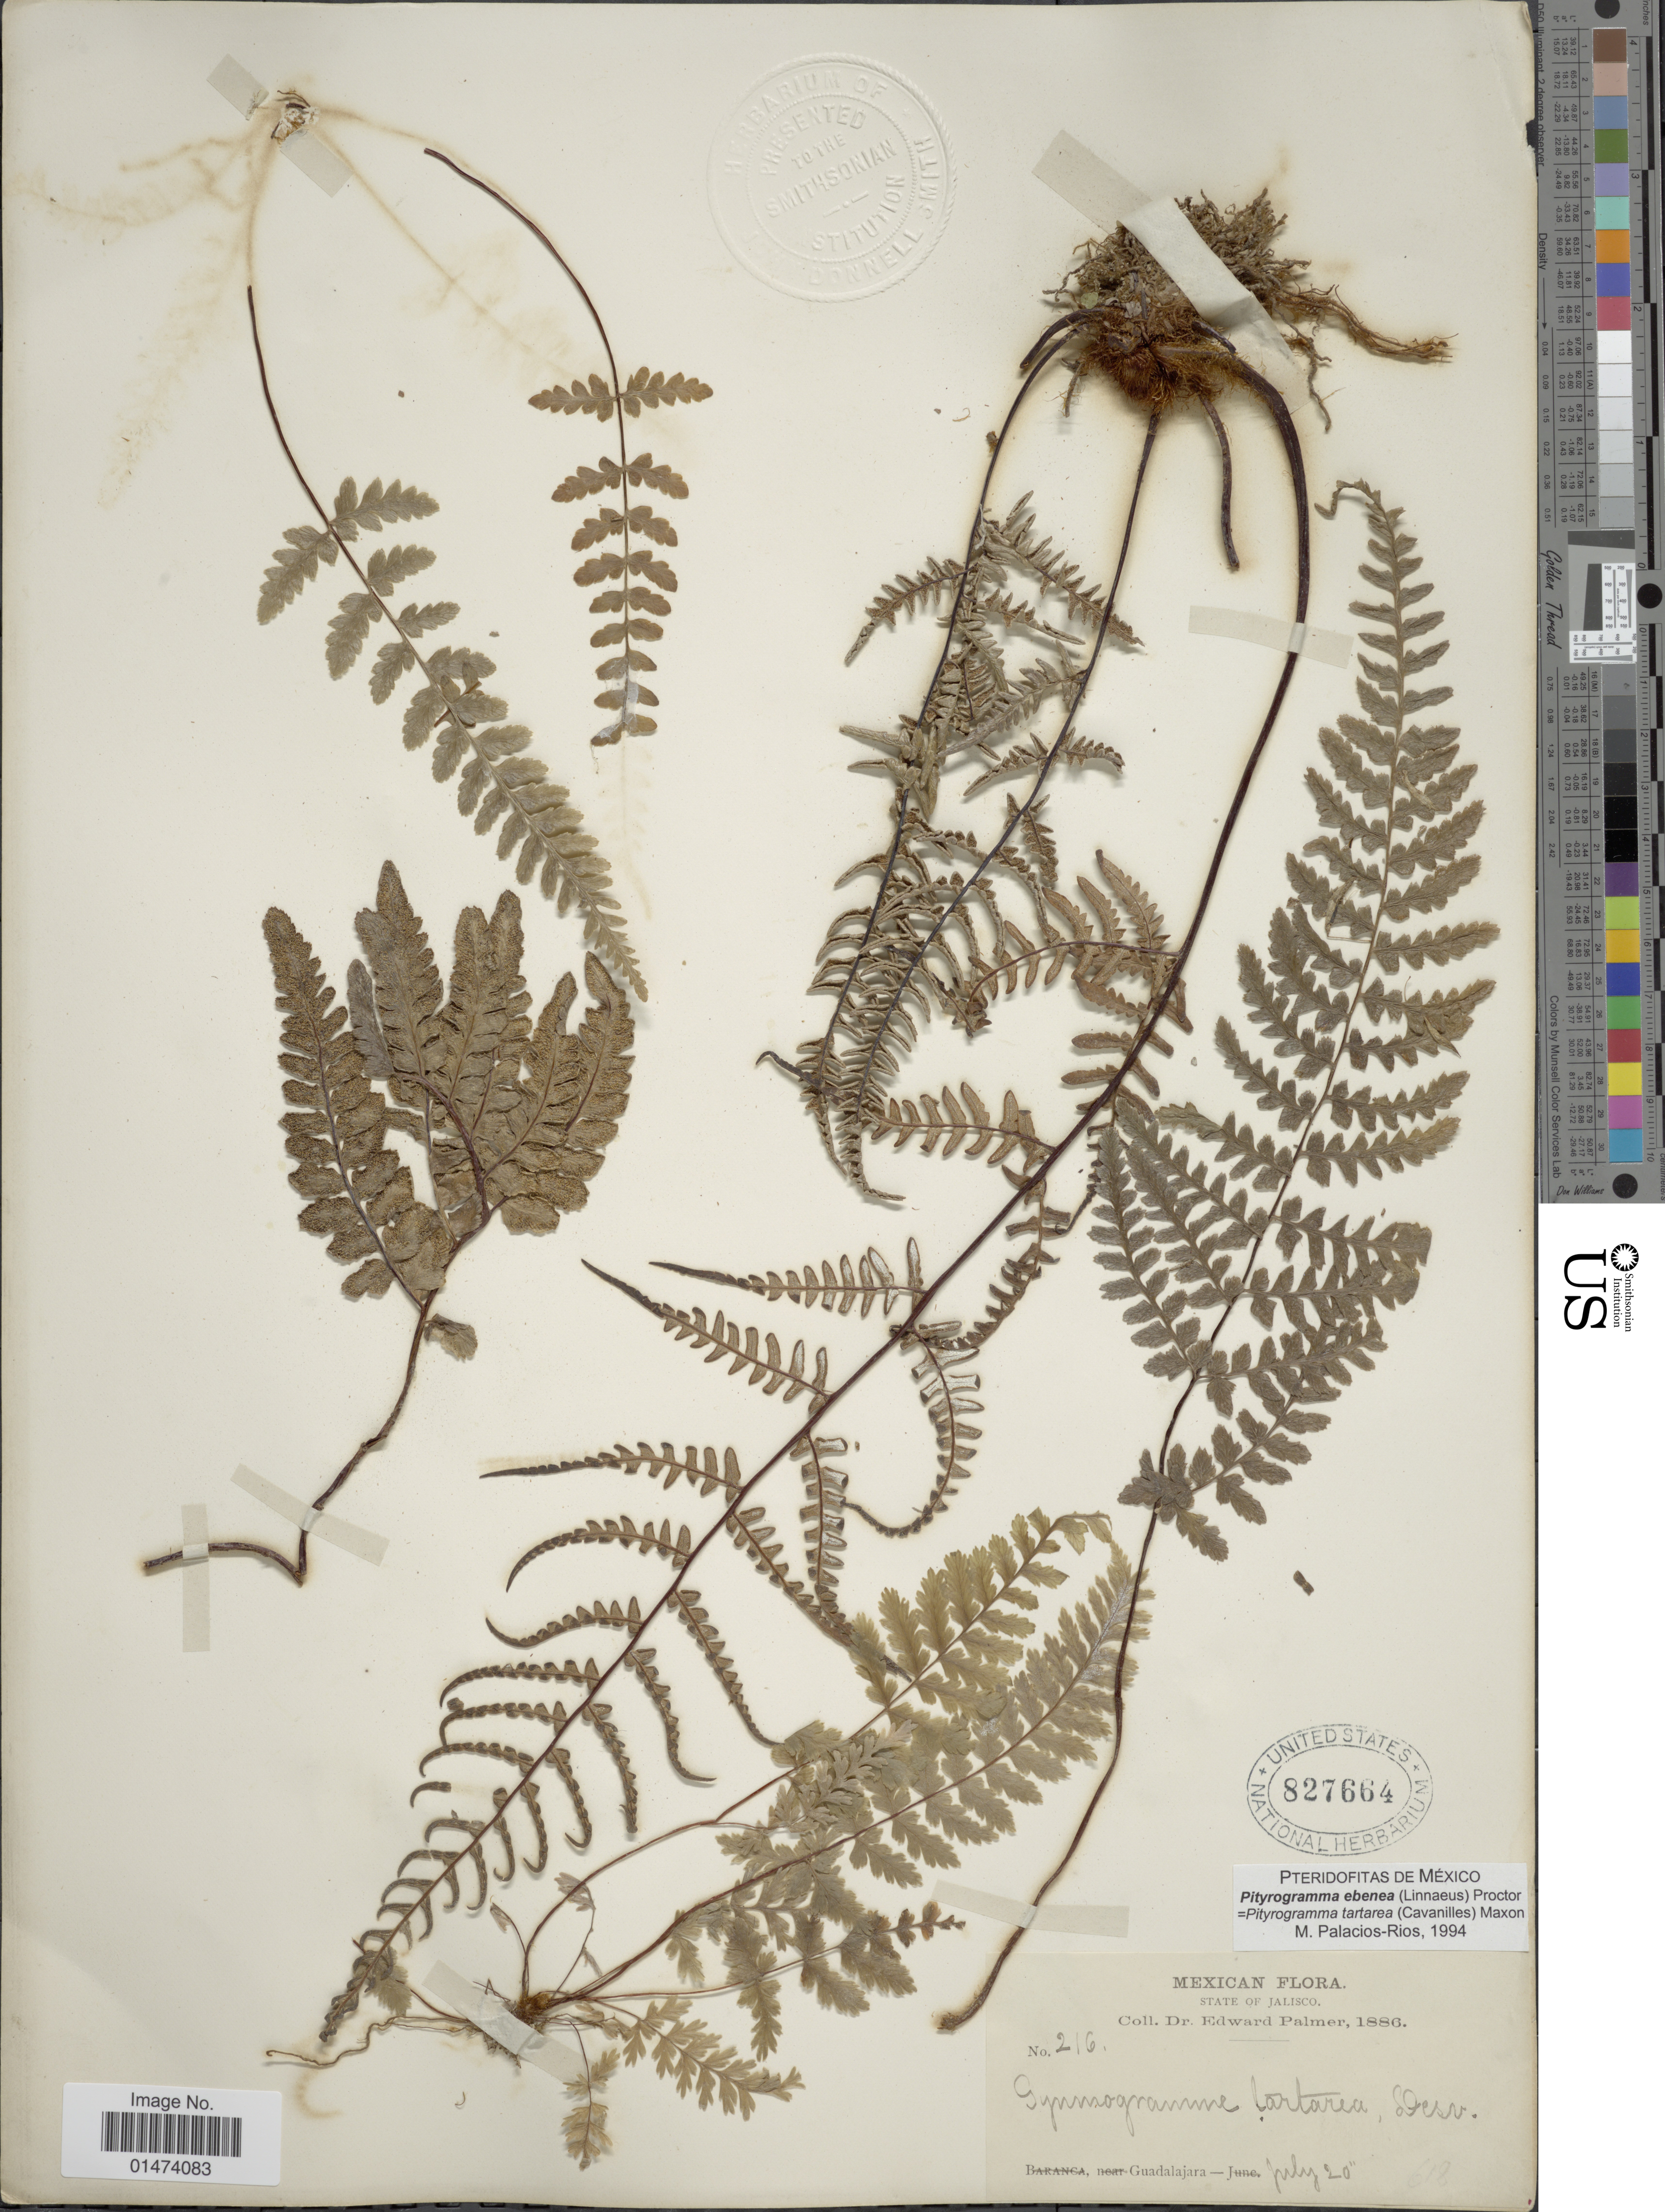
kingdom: Plantae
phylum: Tracheophyta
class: Polypodiopsida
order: Polypodiales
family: Pteridaceae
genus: Pityrogramma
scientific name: Pityrogramma tartarea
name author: (Cav.) Maxon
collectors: E. Palmer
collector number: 216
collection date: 1886-07-20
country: Mexico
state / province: Jalisco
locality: Baranca, near Guadalajara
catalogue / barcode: US 827664